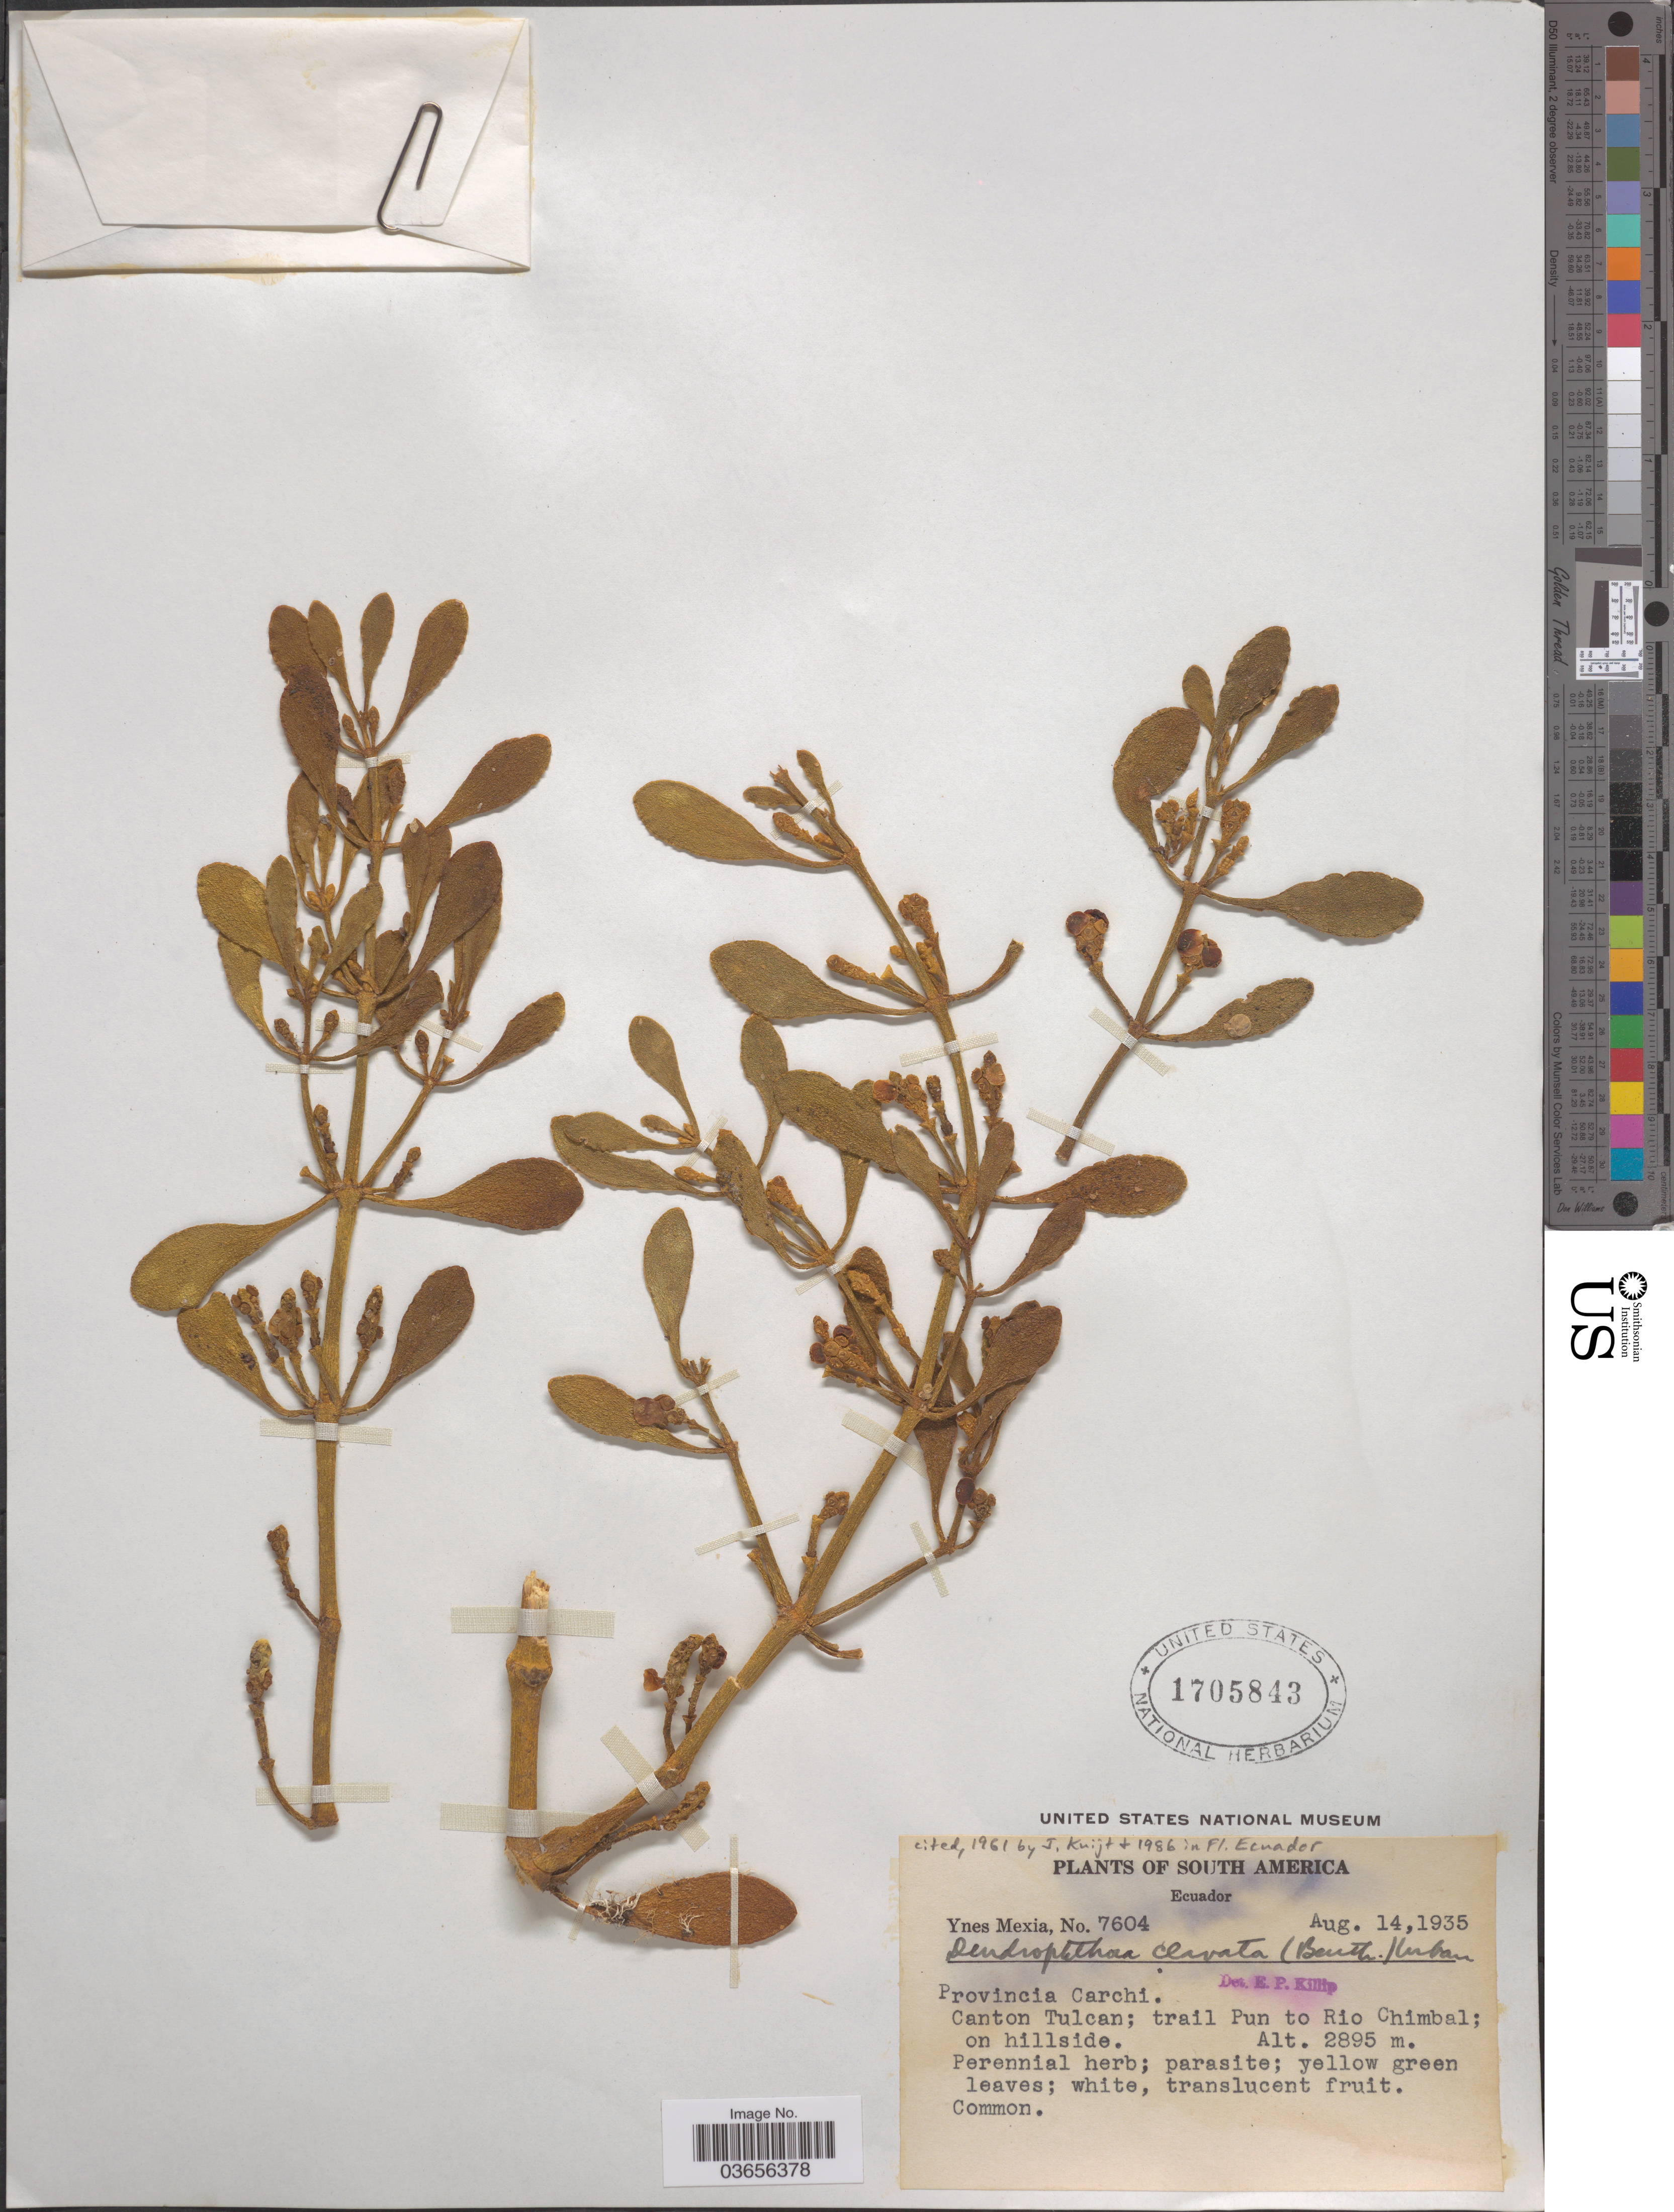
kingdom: Plantae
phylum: Tracheophyta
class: Magnoliopsida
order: Santalales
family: Viscaceae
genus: Dendrophthora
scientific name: Dendrophthora clavata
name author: (Benth.) Urb.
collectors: Y. Mexia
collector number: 7604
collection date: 1935-08-14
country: Ecuador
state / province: Carchi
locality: Canton Tulcan; trail Pun to Rio Chimbal; on hillside.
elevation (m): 2895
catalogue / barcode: US 1705843